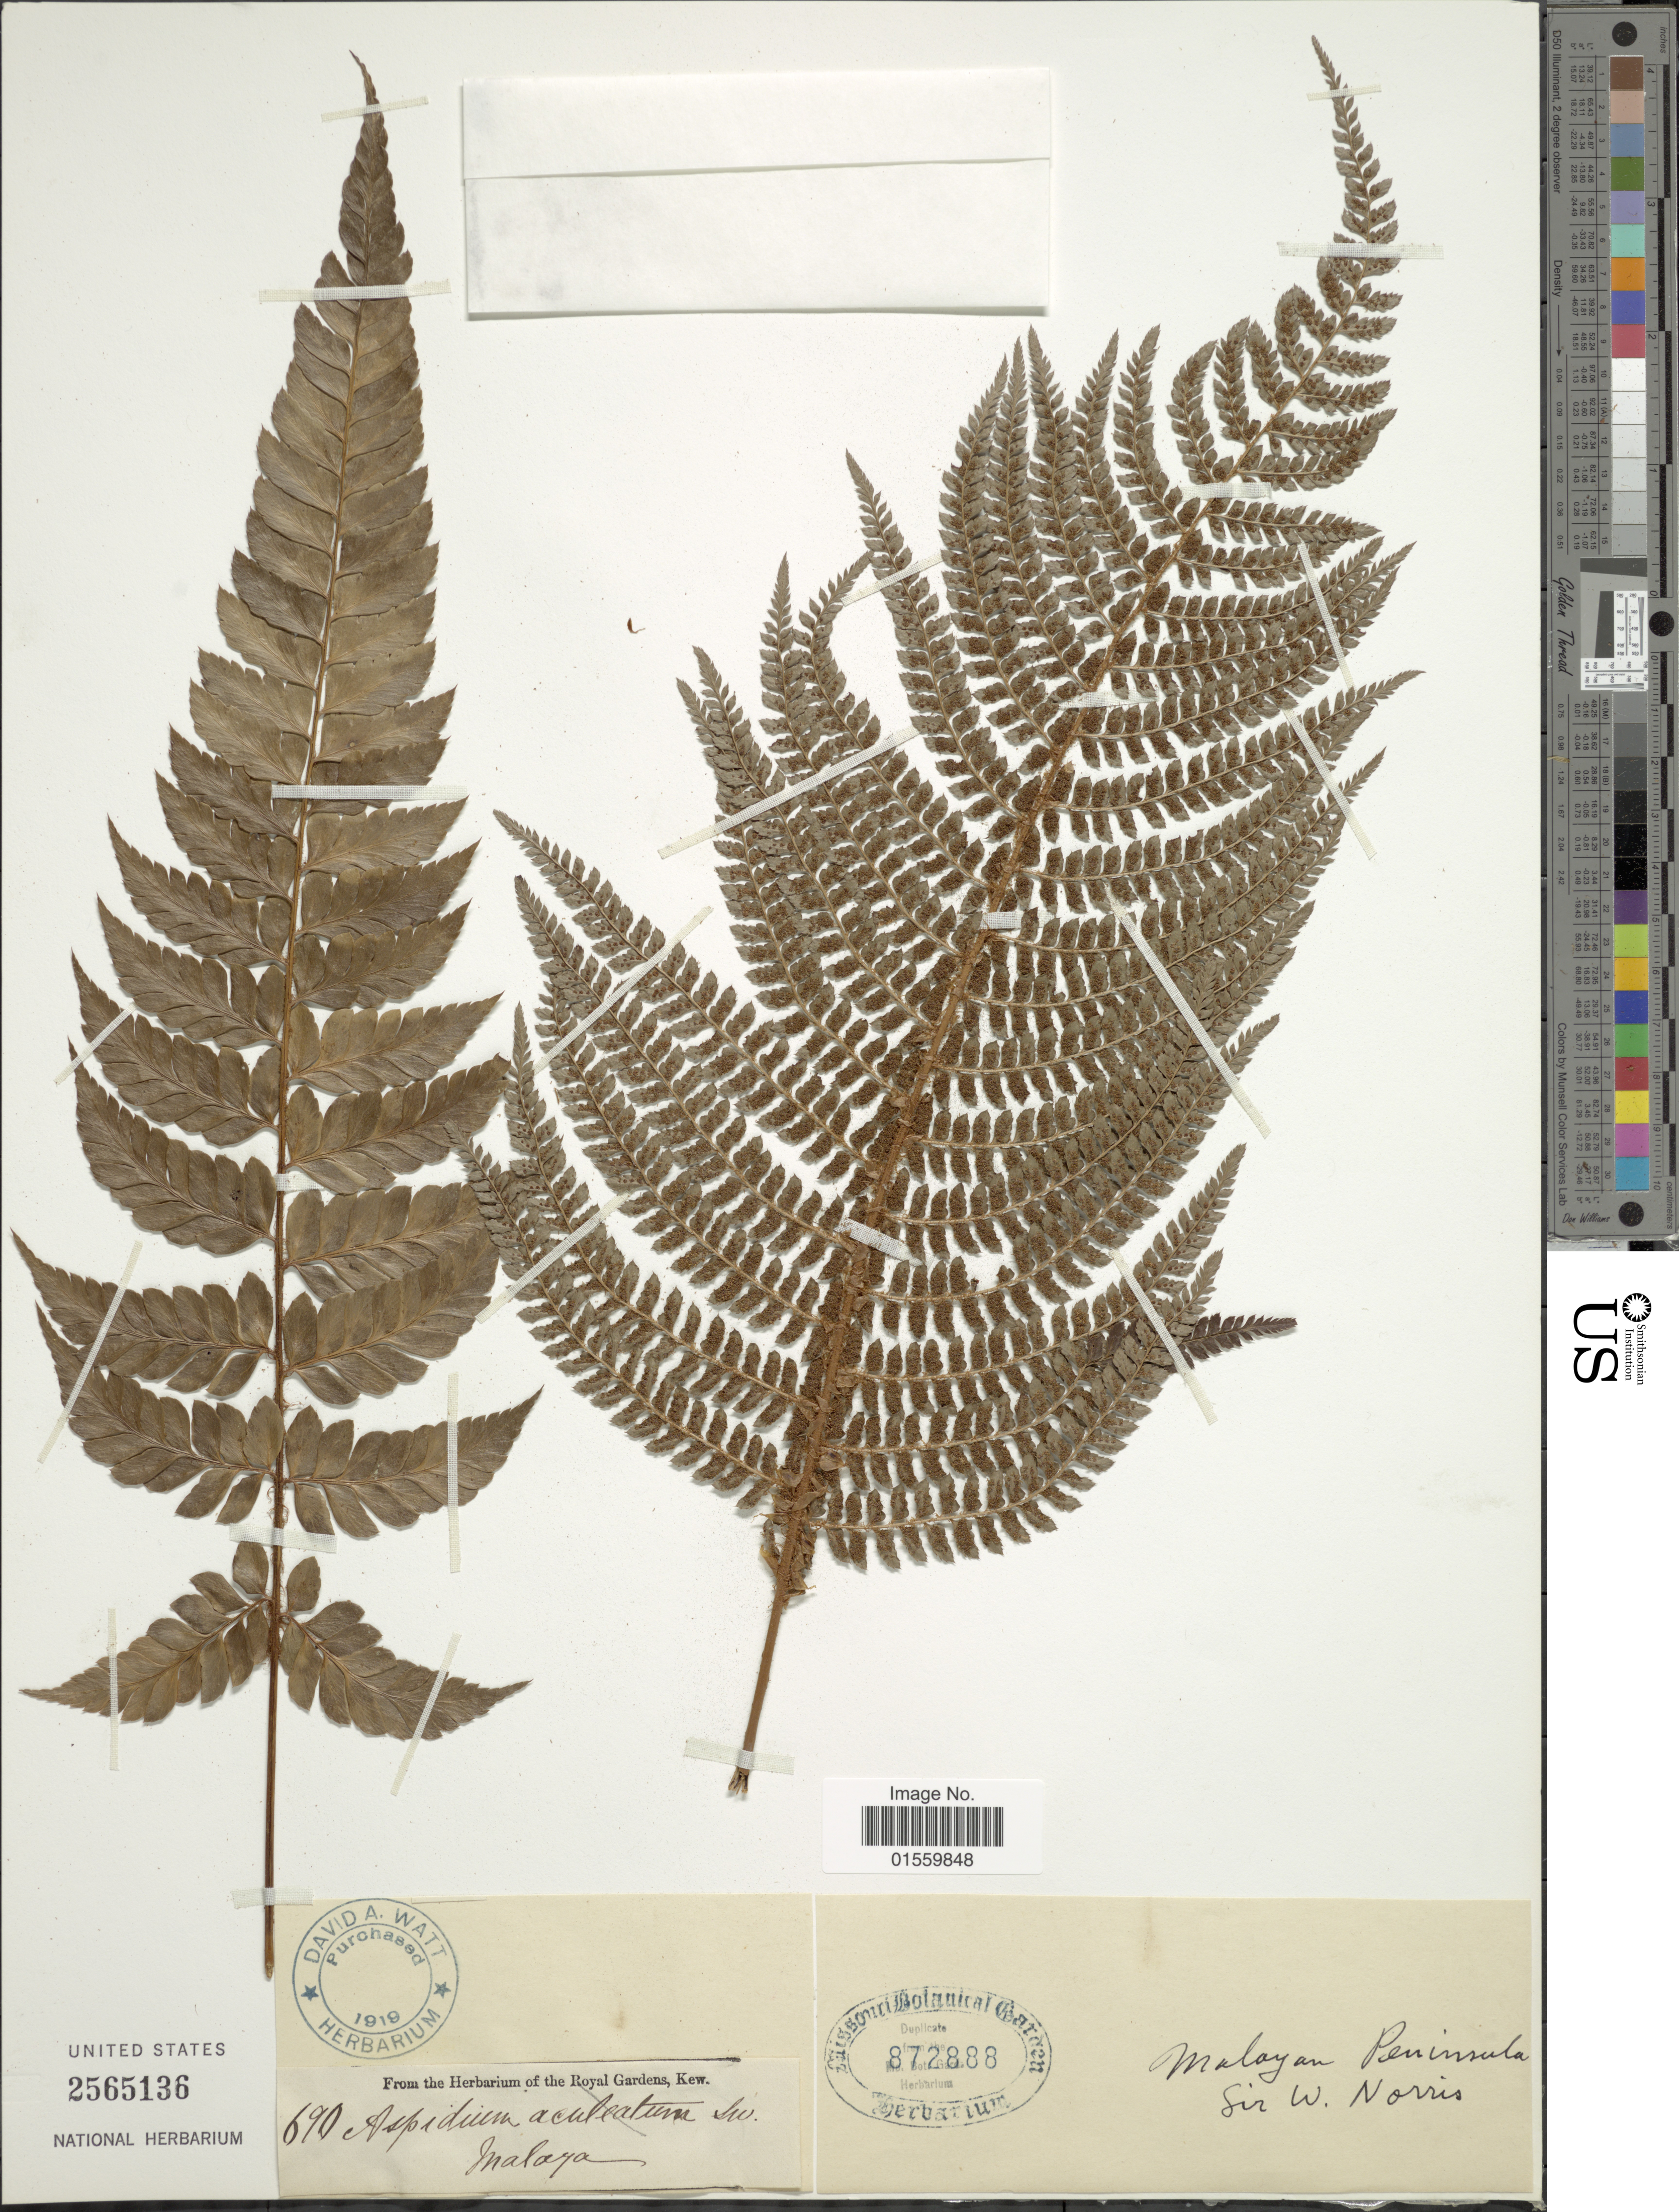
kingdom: Plantae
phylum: Tracheophyta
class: Polypodiopsida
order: Polypodiales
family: Dryopteridaceae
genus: Polystichum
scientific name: Polystichum sp.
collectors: W. Norris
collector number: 690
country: Malaysia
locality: Malaya Peninsula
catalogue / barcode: US 2565136